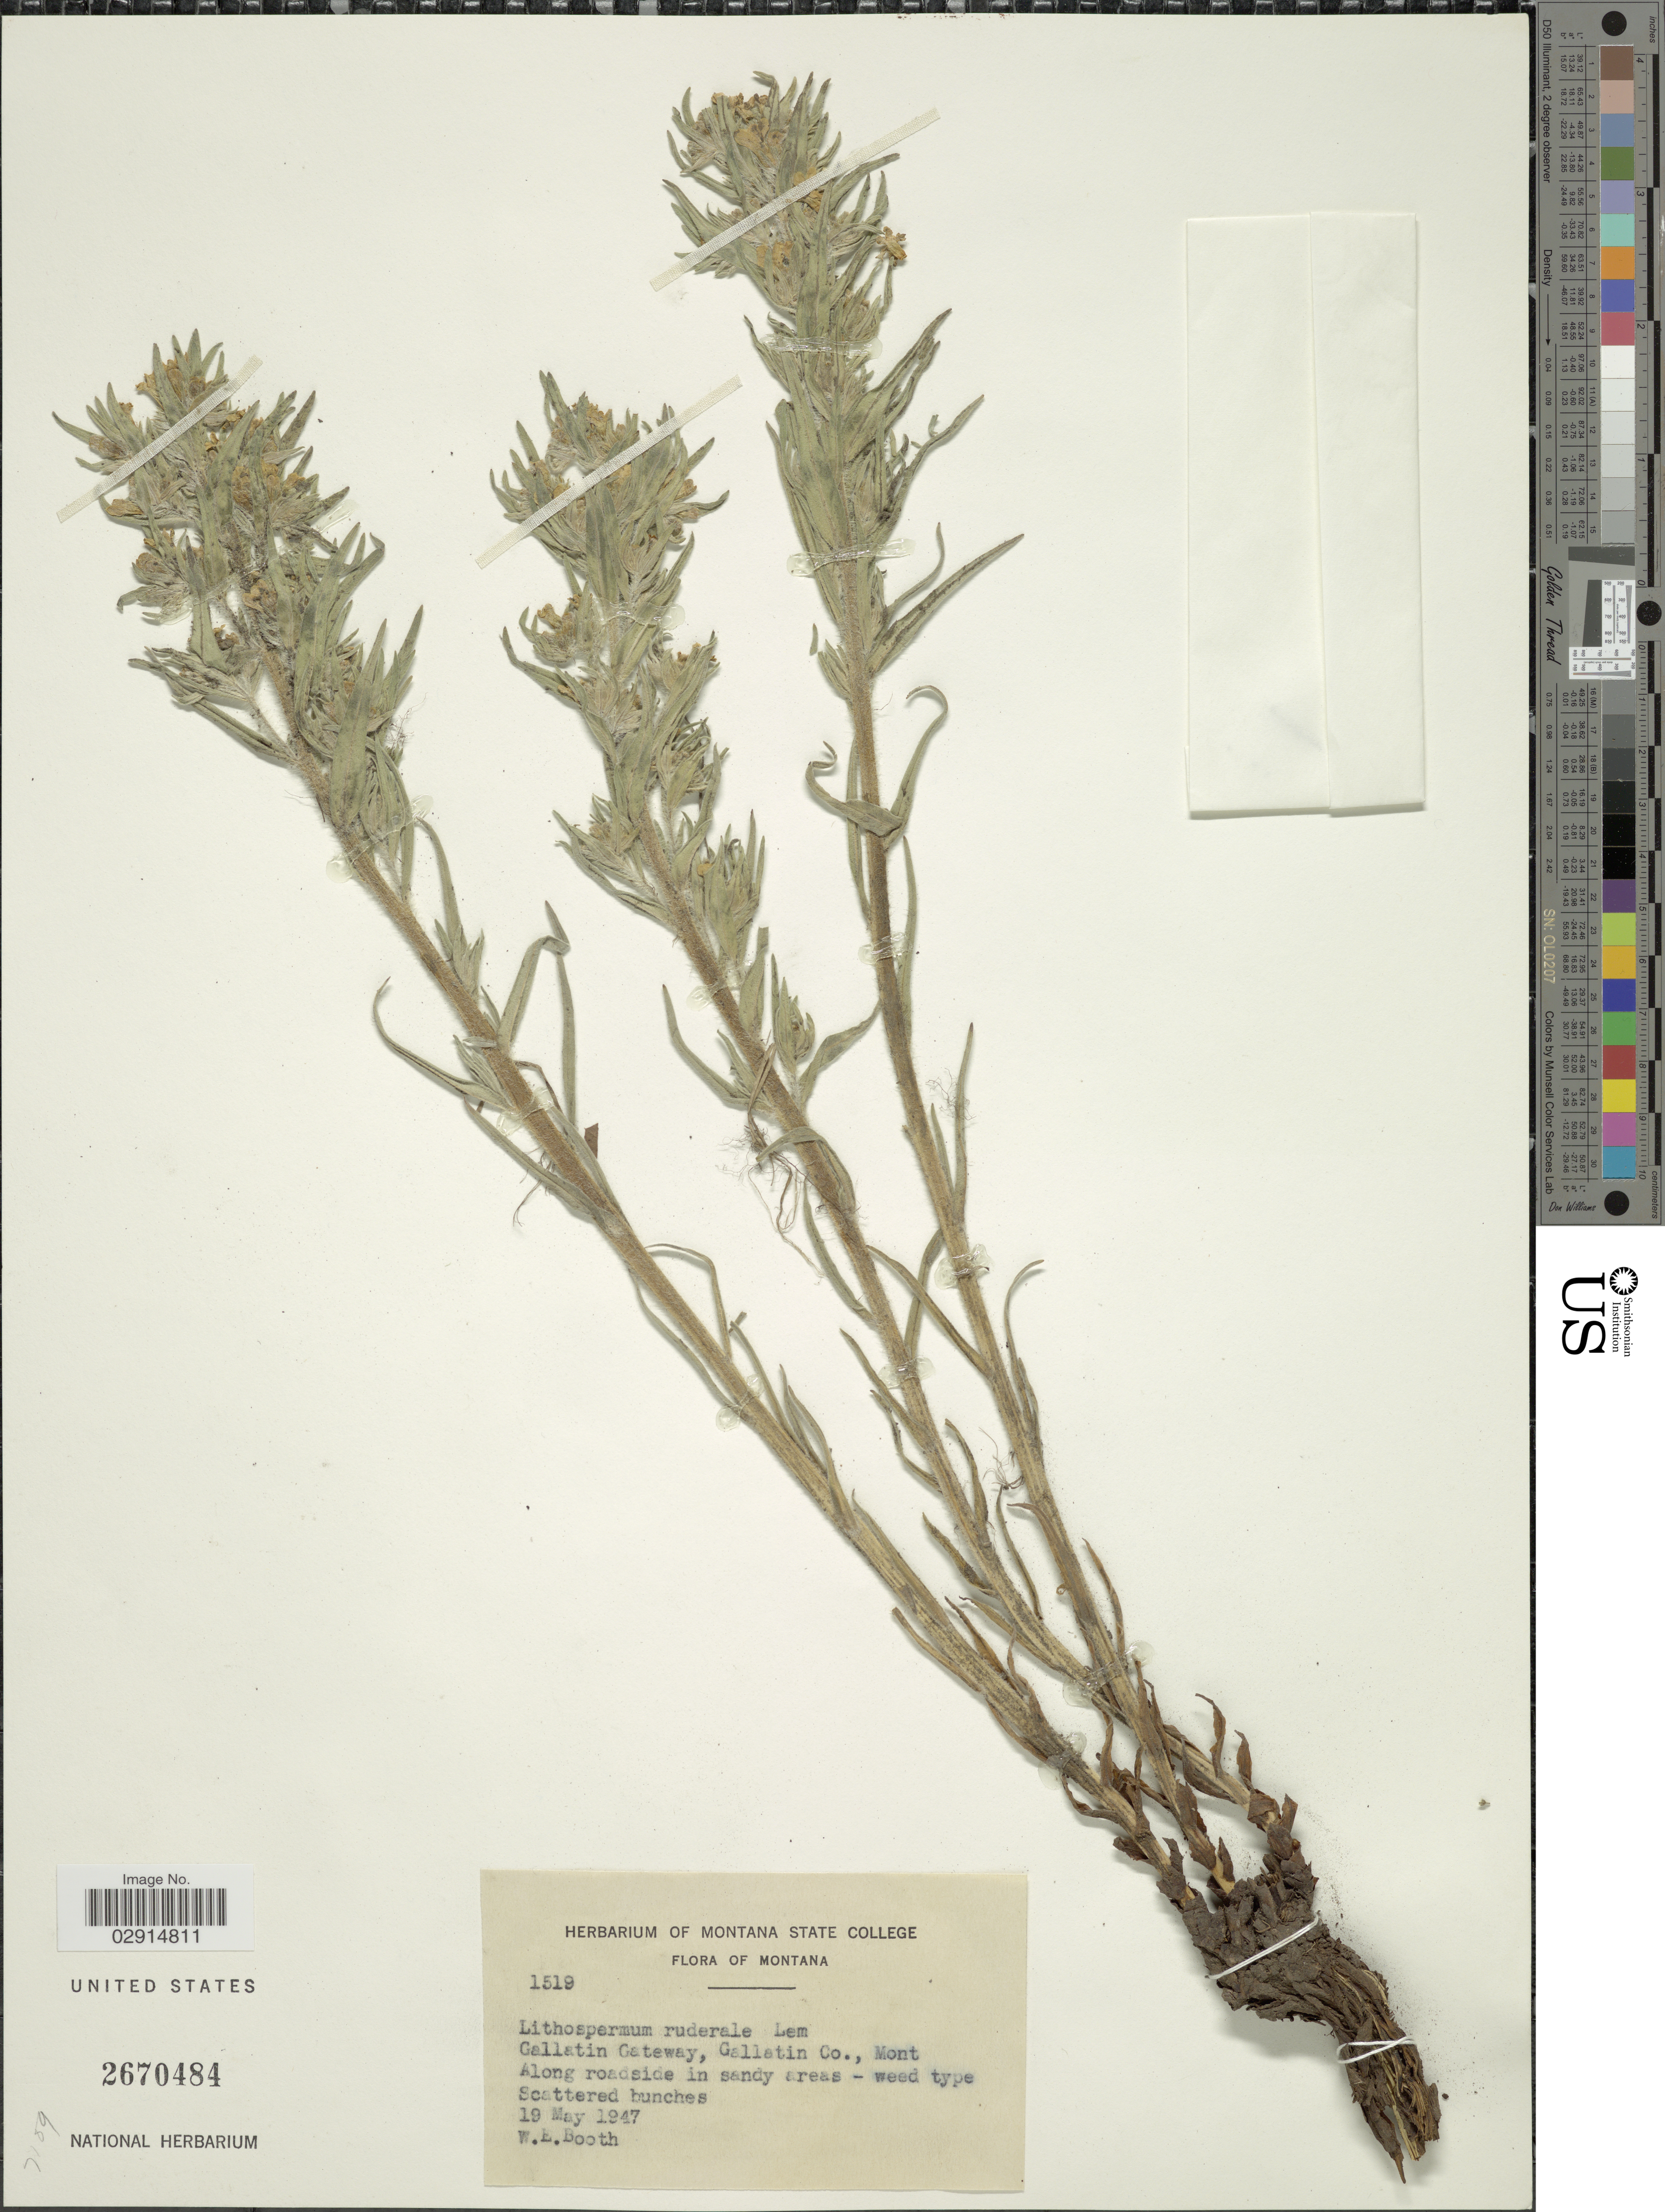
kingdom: Plantae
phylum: Tracheophyta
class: Magnoliopsida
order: Boraginales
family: Boraginaceae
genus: Lithospermum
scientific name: Lithospermum ruderale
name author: Douglas ex Lehm.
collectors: W. Booth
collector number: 1519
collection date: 1947-05-19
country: United States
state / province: Montana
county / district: Gallatin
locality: Gallatin Gateway, along roadside in sandy areas.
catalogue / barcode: US 2670484